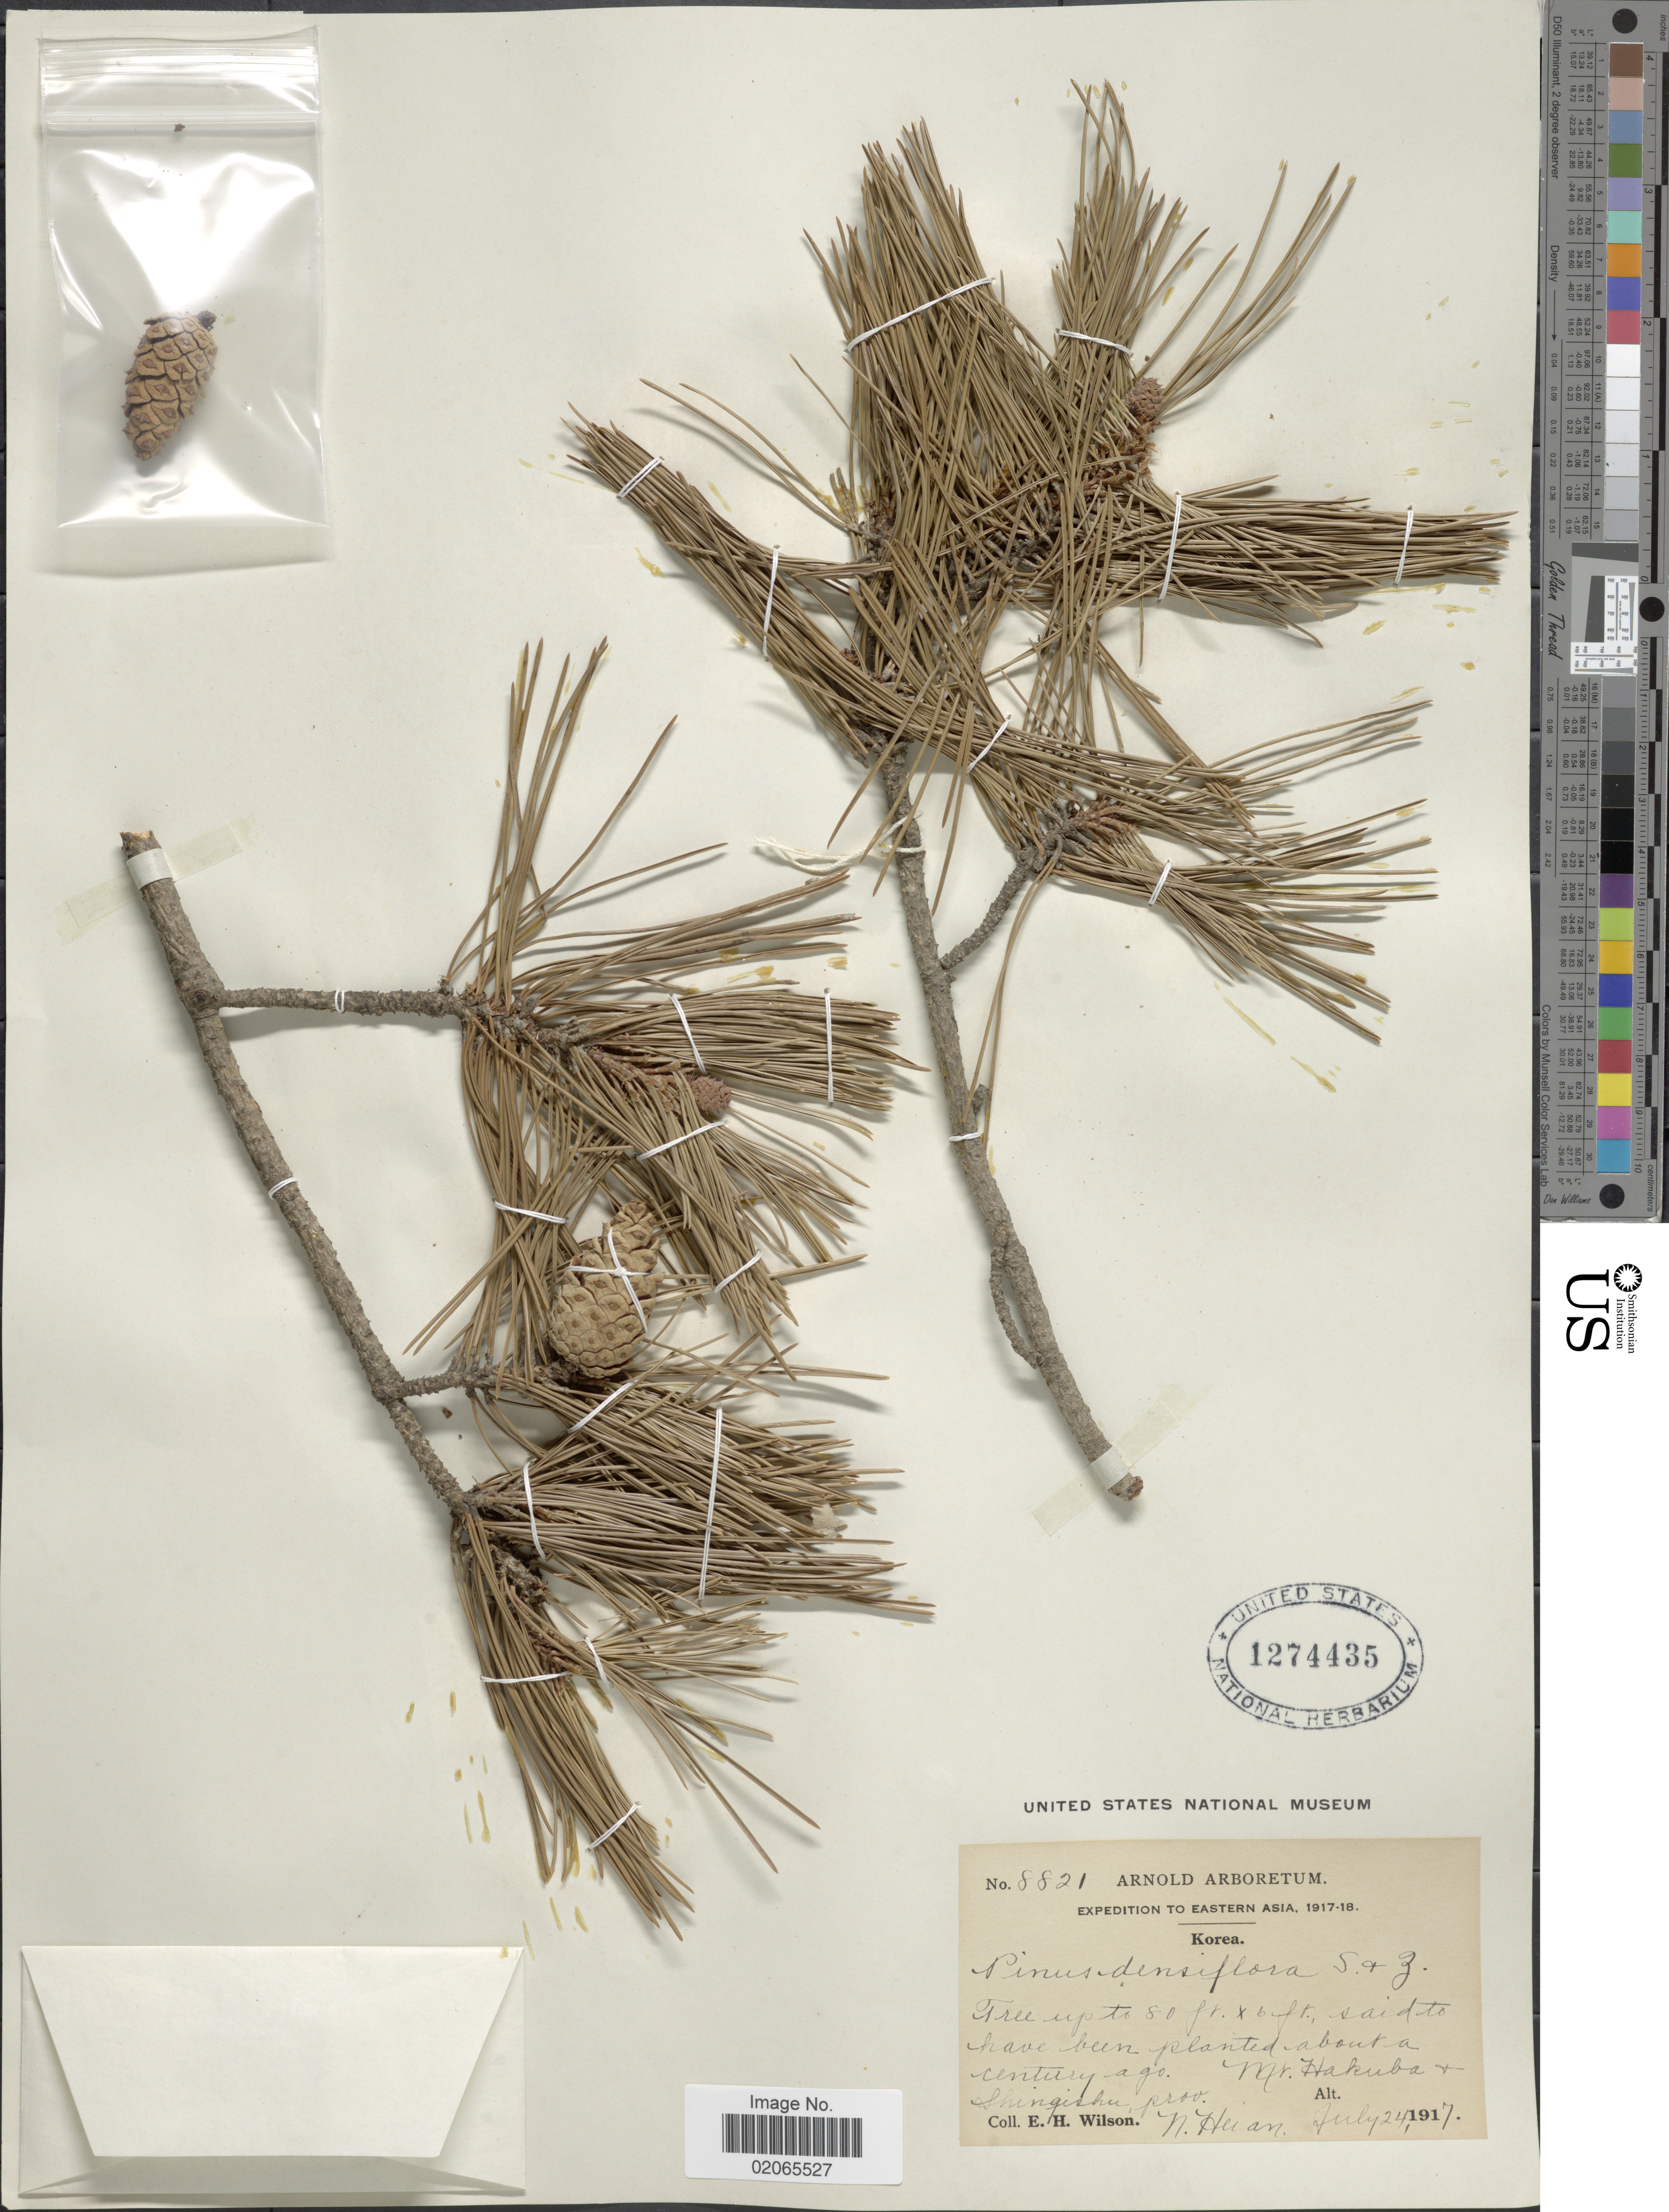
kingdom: Plantae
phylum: Tracheophyta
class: Pinopsida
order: Pinales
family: Pinaceae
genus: Pinus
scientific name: Pinus densiflora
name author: Siebold & Zucc.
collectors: E. Wilson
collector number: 8821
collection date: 1917-07-24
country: North Korea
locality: Mt. Hakuba + Shingishu, prov. N. Heian, Eastern Asia.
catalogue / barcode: US 1274435